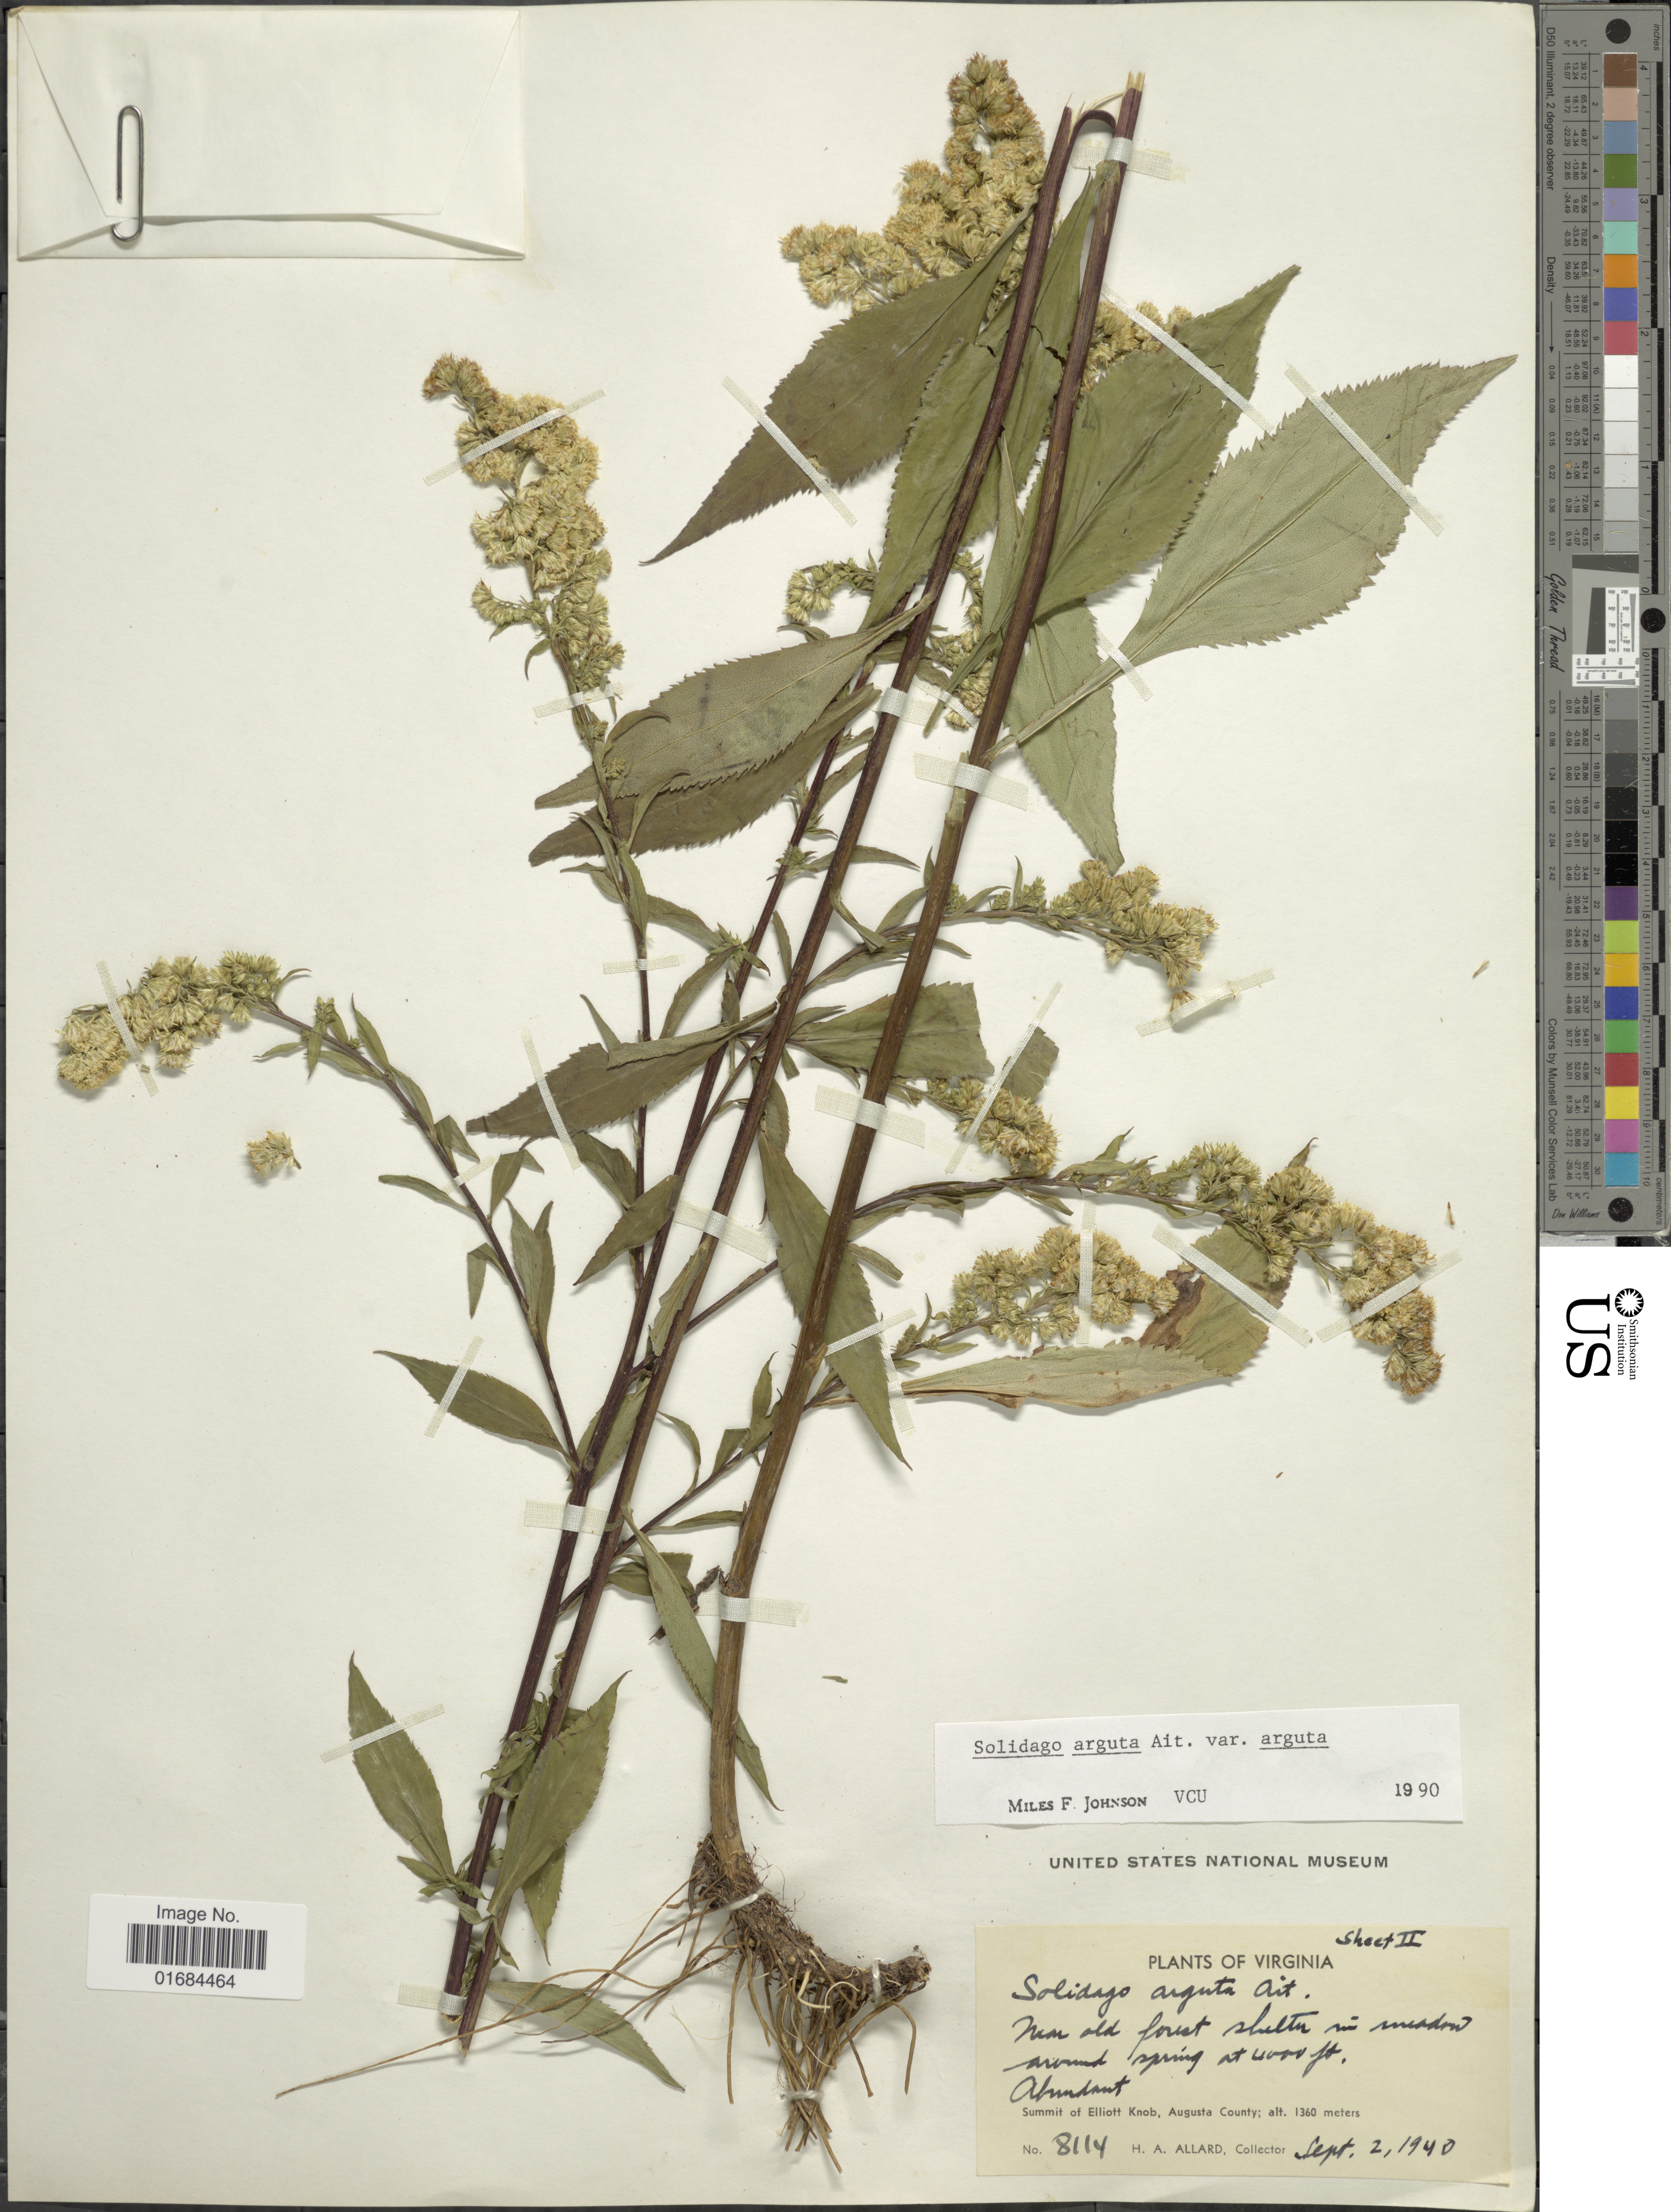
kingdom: Plantae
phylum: Tracheophyta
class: Magnoliopsida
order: Asterales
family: Asteraceae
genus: Solidago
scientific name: Solidago arguta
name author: Aiton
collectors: H. A. Allard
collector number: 8114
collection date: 1940-09-02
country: United States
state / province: Virginia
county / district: Augusta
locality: In old forest Shelter in meadow around spring, Summit of Elliott Knob, Augusta County.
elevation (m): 1360